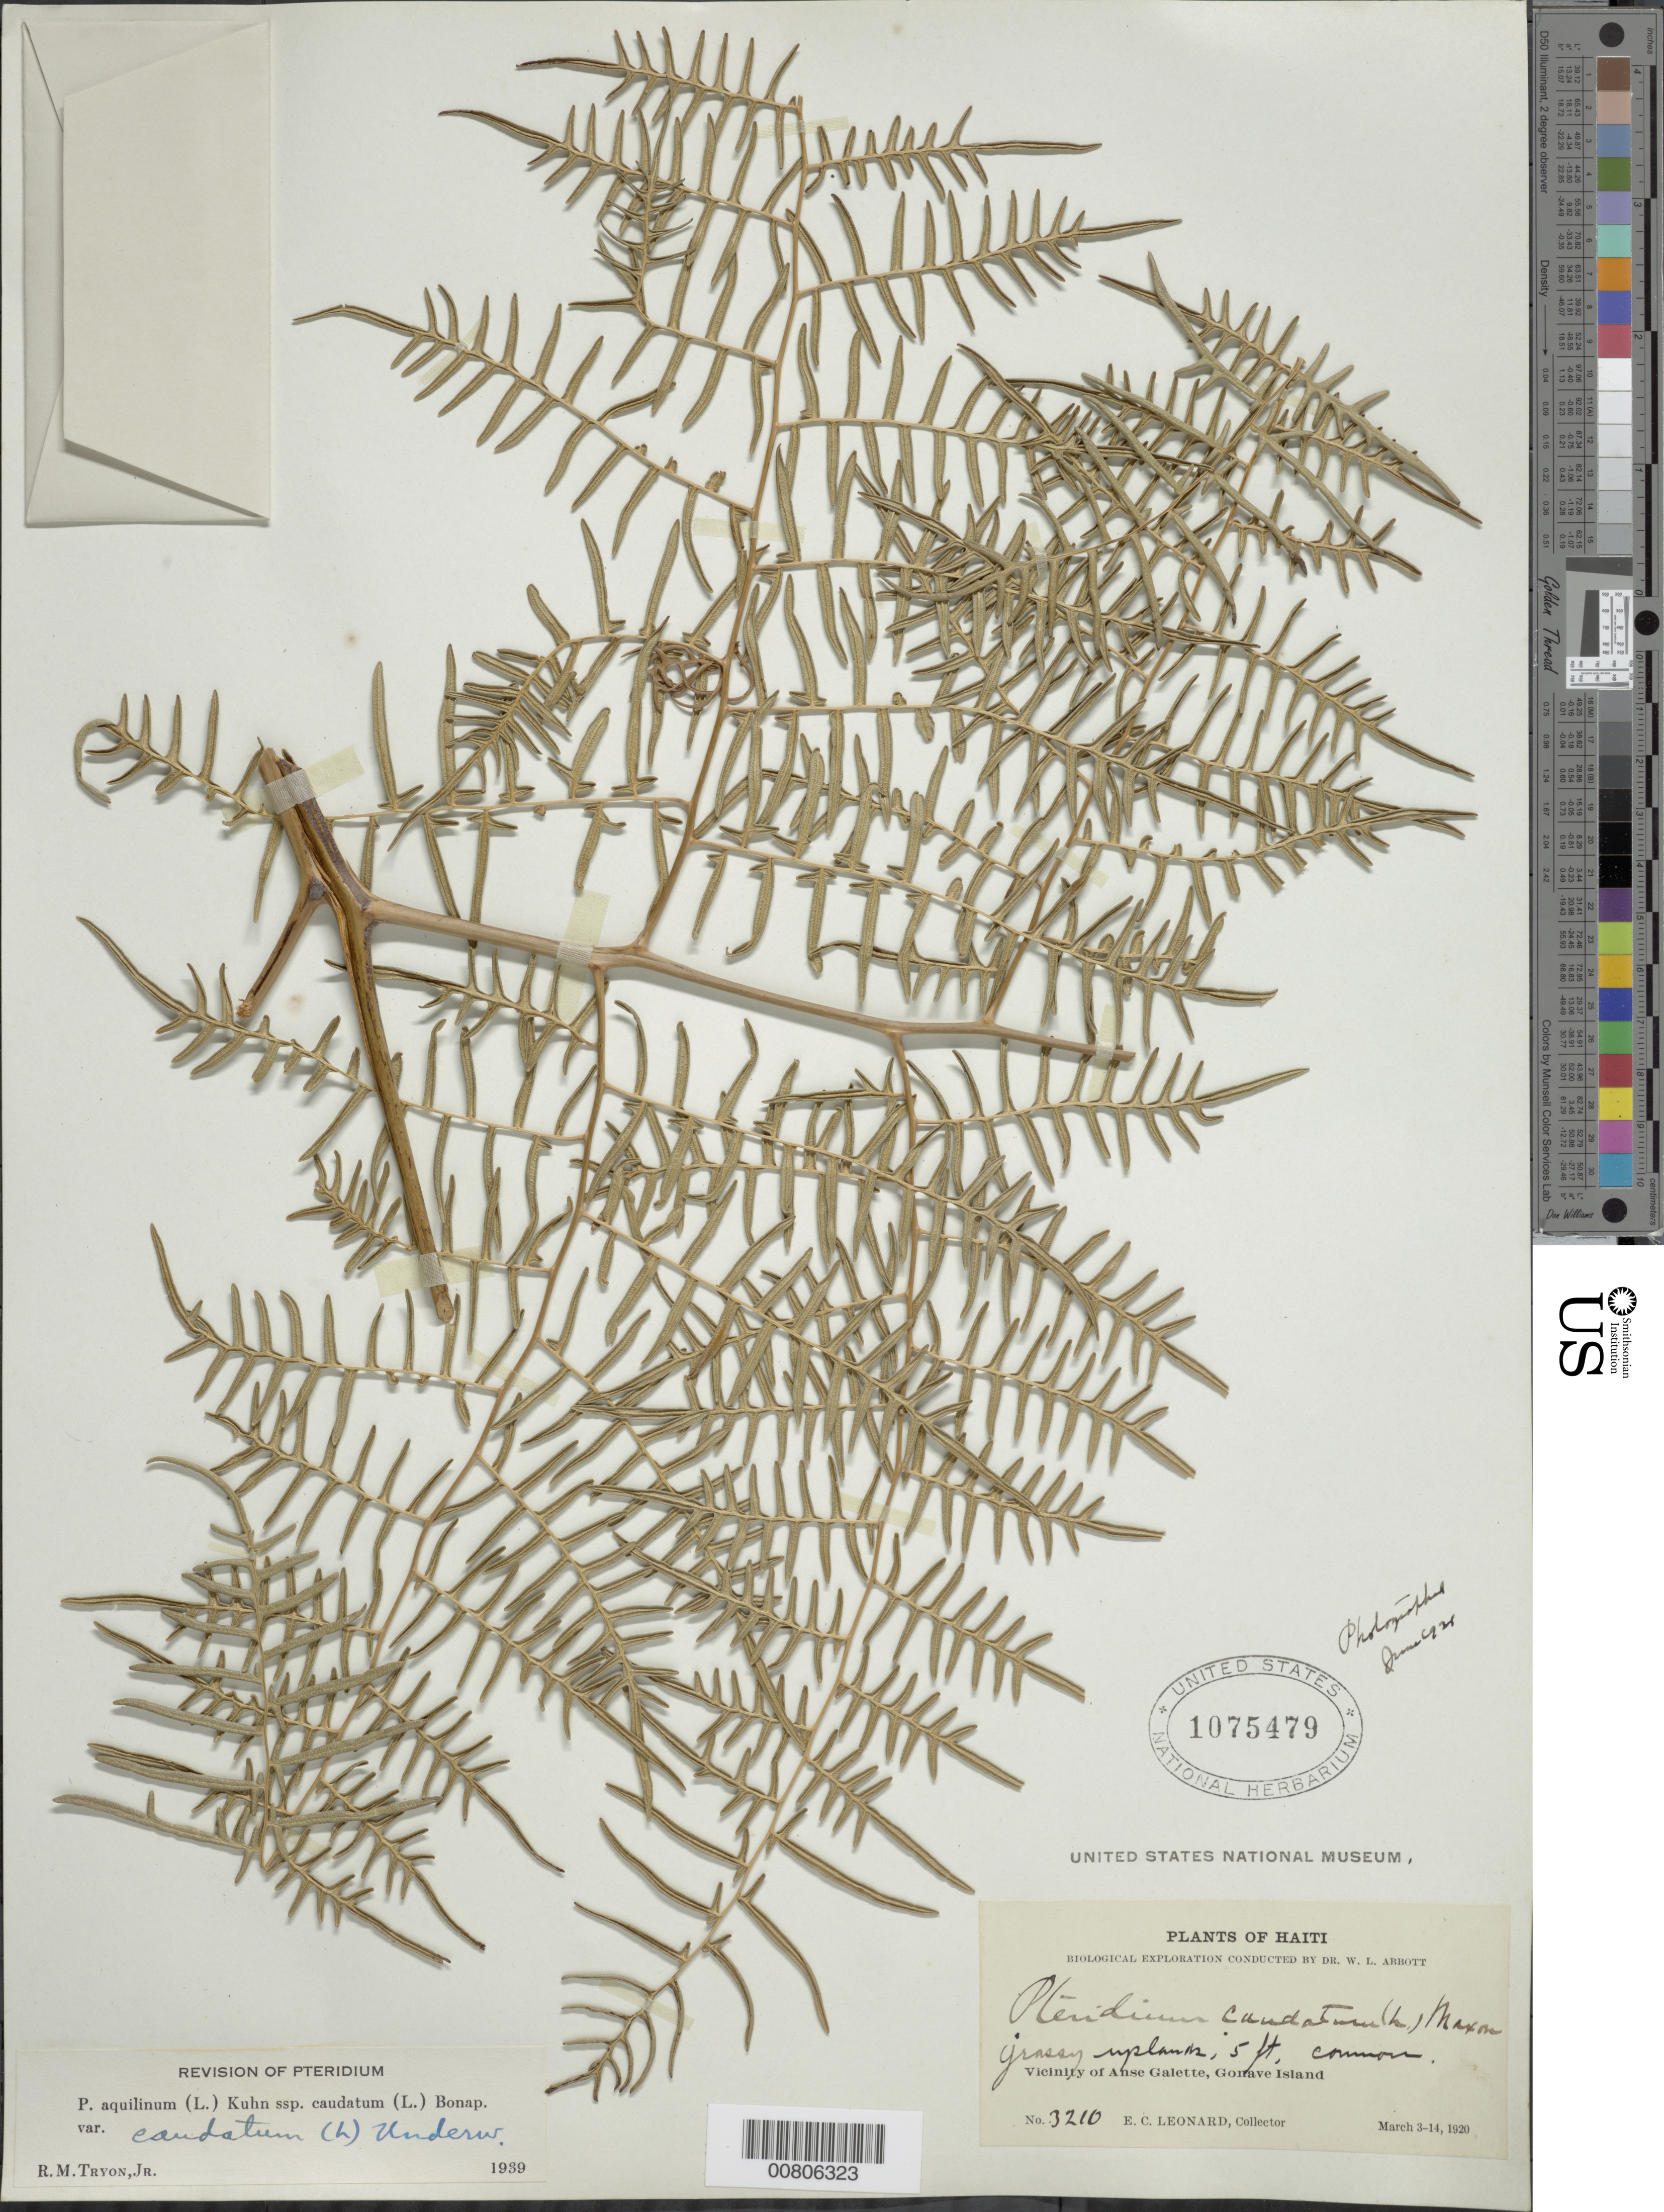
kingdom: Plantae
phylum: Tracheophyta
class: Polypodiopsida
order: Polypodiales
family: Dennstaedtiaceae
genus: Pteridium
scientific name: Pteridium caudatum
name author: (L.) Maxon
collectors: E. C. Leonard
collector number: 3210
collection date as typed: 03 Mar 1920 to 14 Mar 1920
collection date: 1920-03-03/1920-03-14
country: Haiti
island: Hispaniola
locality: Gonave Island, vicinity Anse Galette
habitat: Grassy uplands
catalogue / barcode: US 1075479